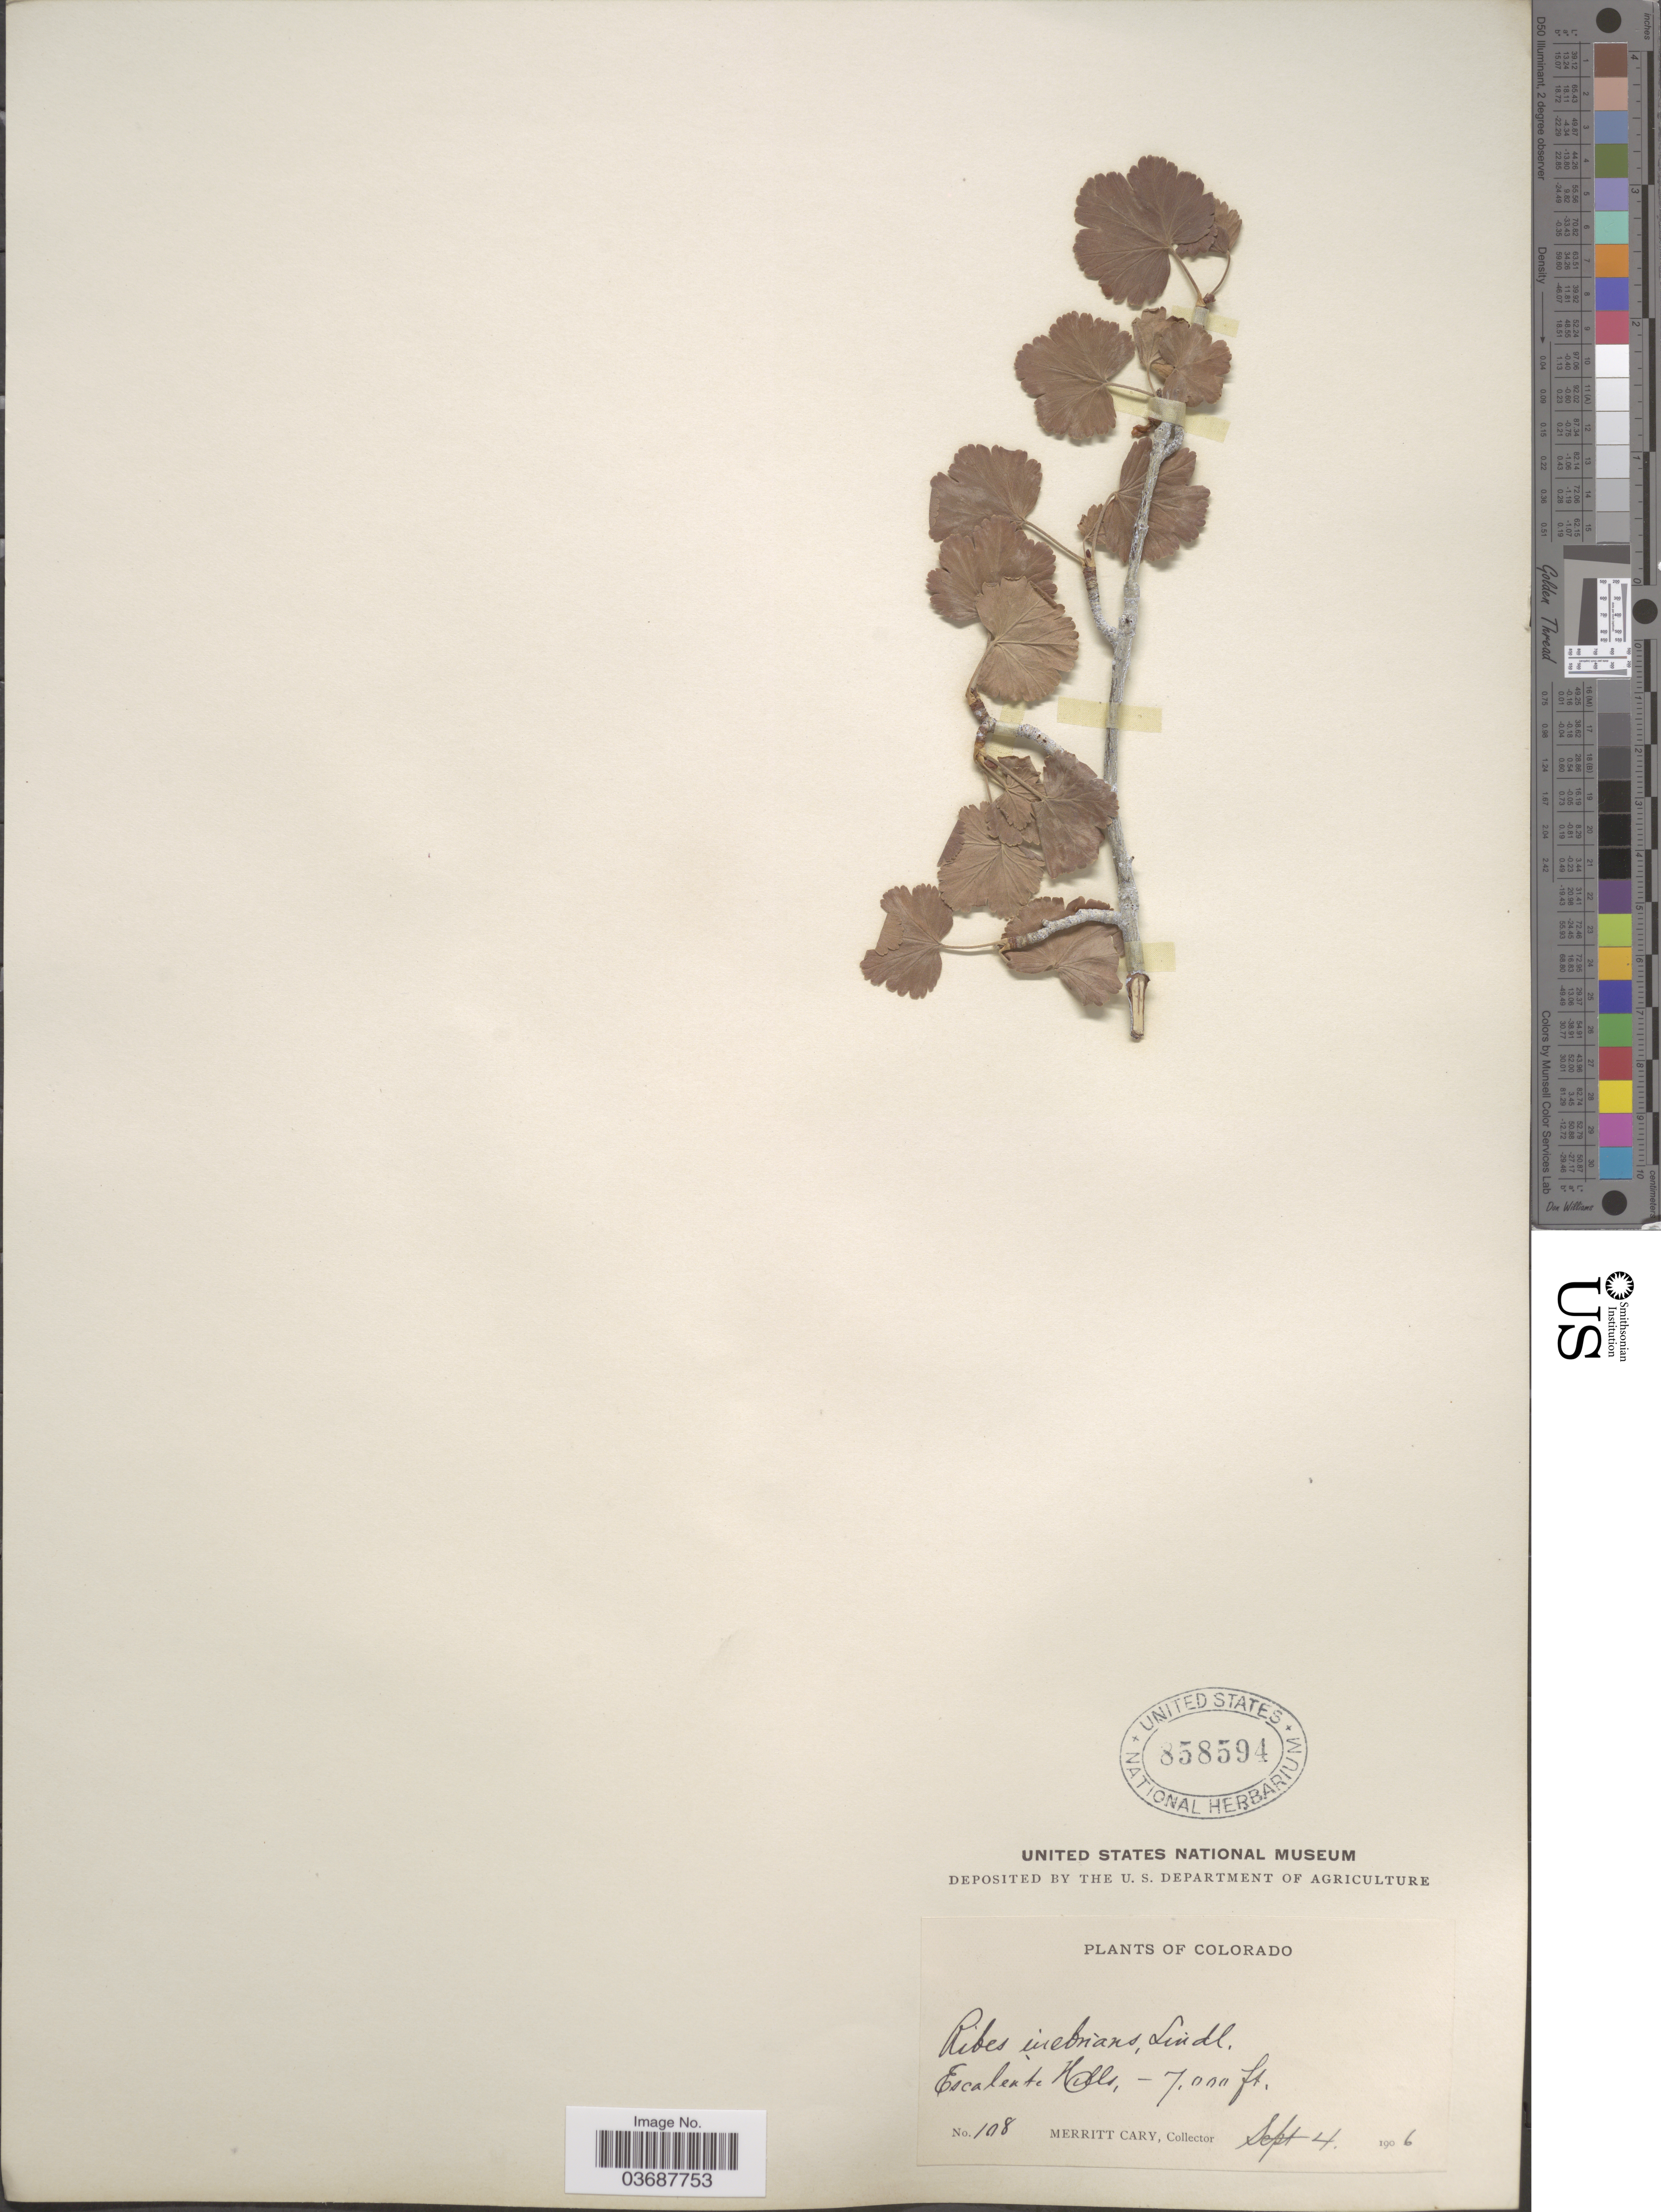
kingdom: Plantae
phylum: Tracheophyta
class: Magnoliopsida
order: Saxifragales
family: Grossulariaceae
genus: Ribes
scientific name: Ribes inebrians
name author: Lindl.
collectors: M. Cary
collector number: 108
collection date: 1906-09-04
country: United States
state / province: Colorado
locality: Escalente Hills.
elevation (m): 2134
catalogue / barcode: US 858594